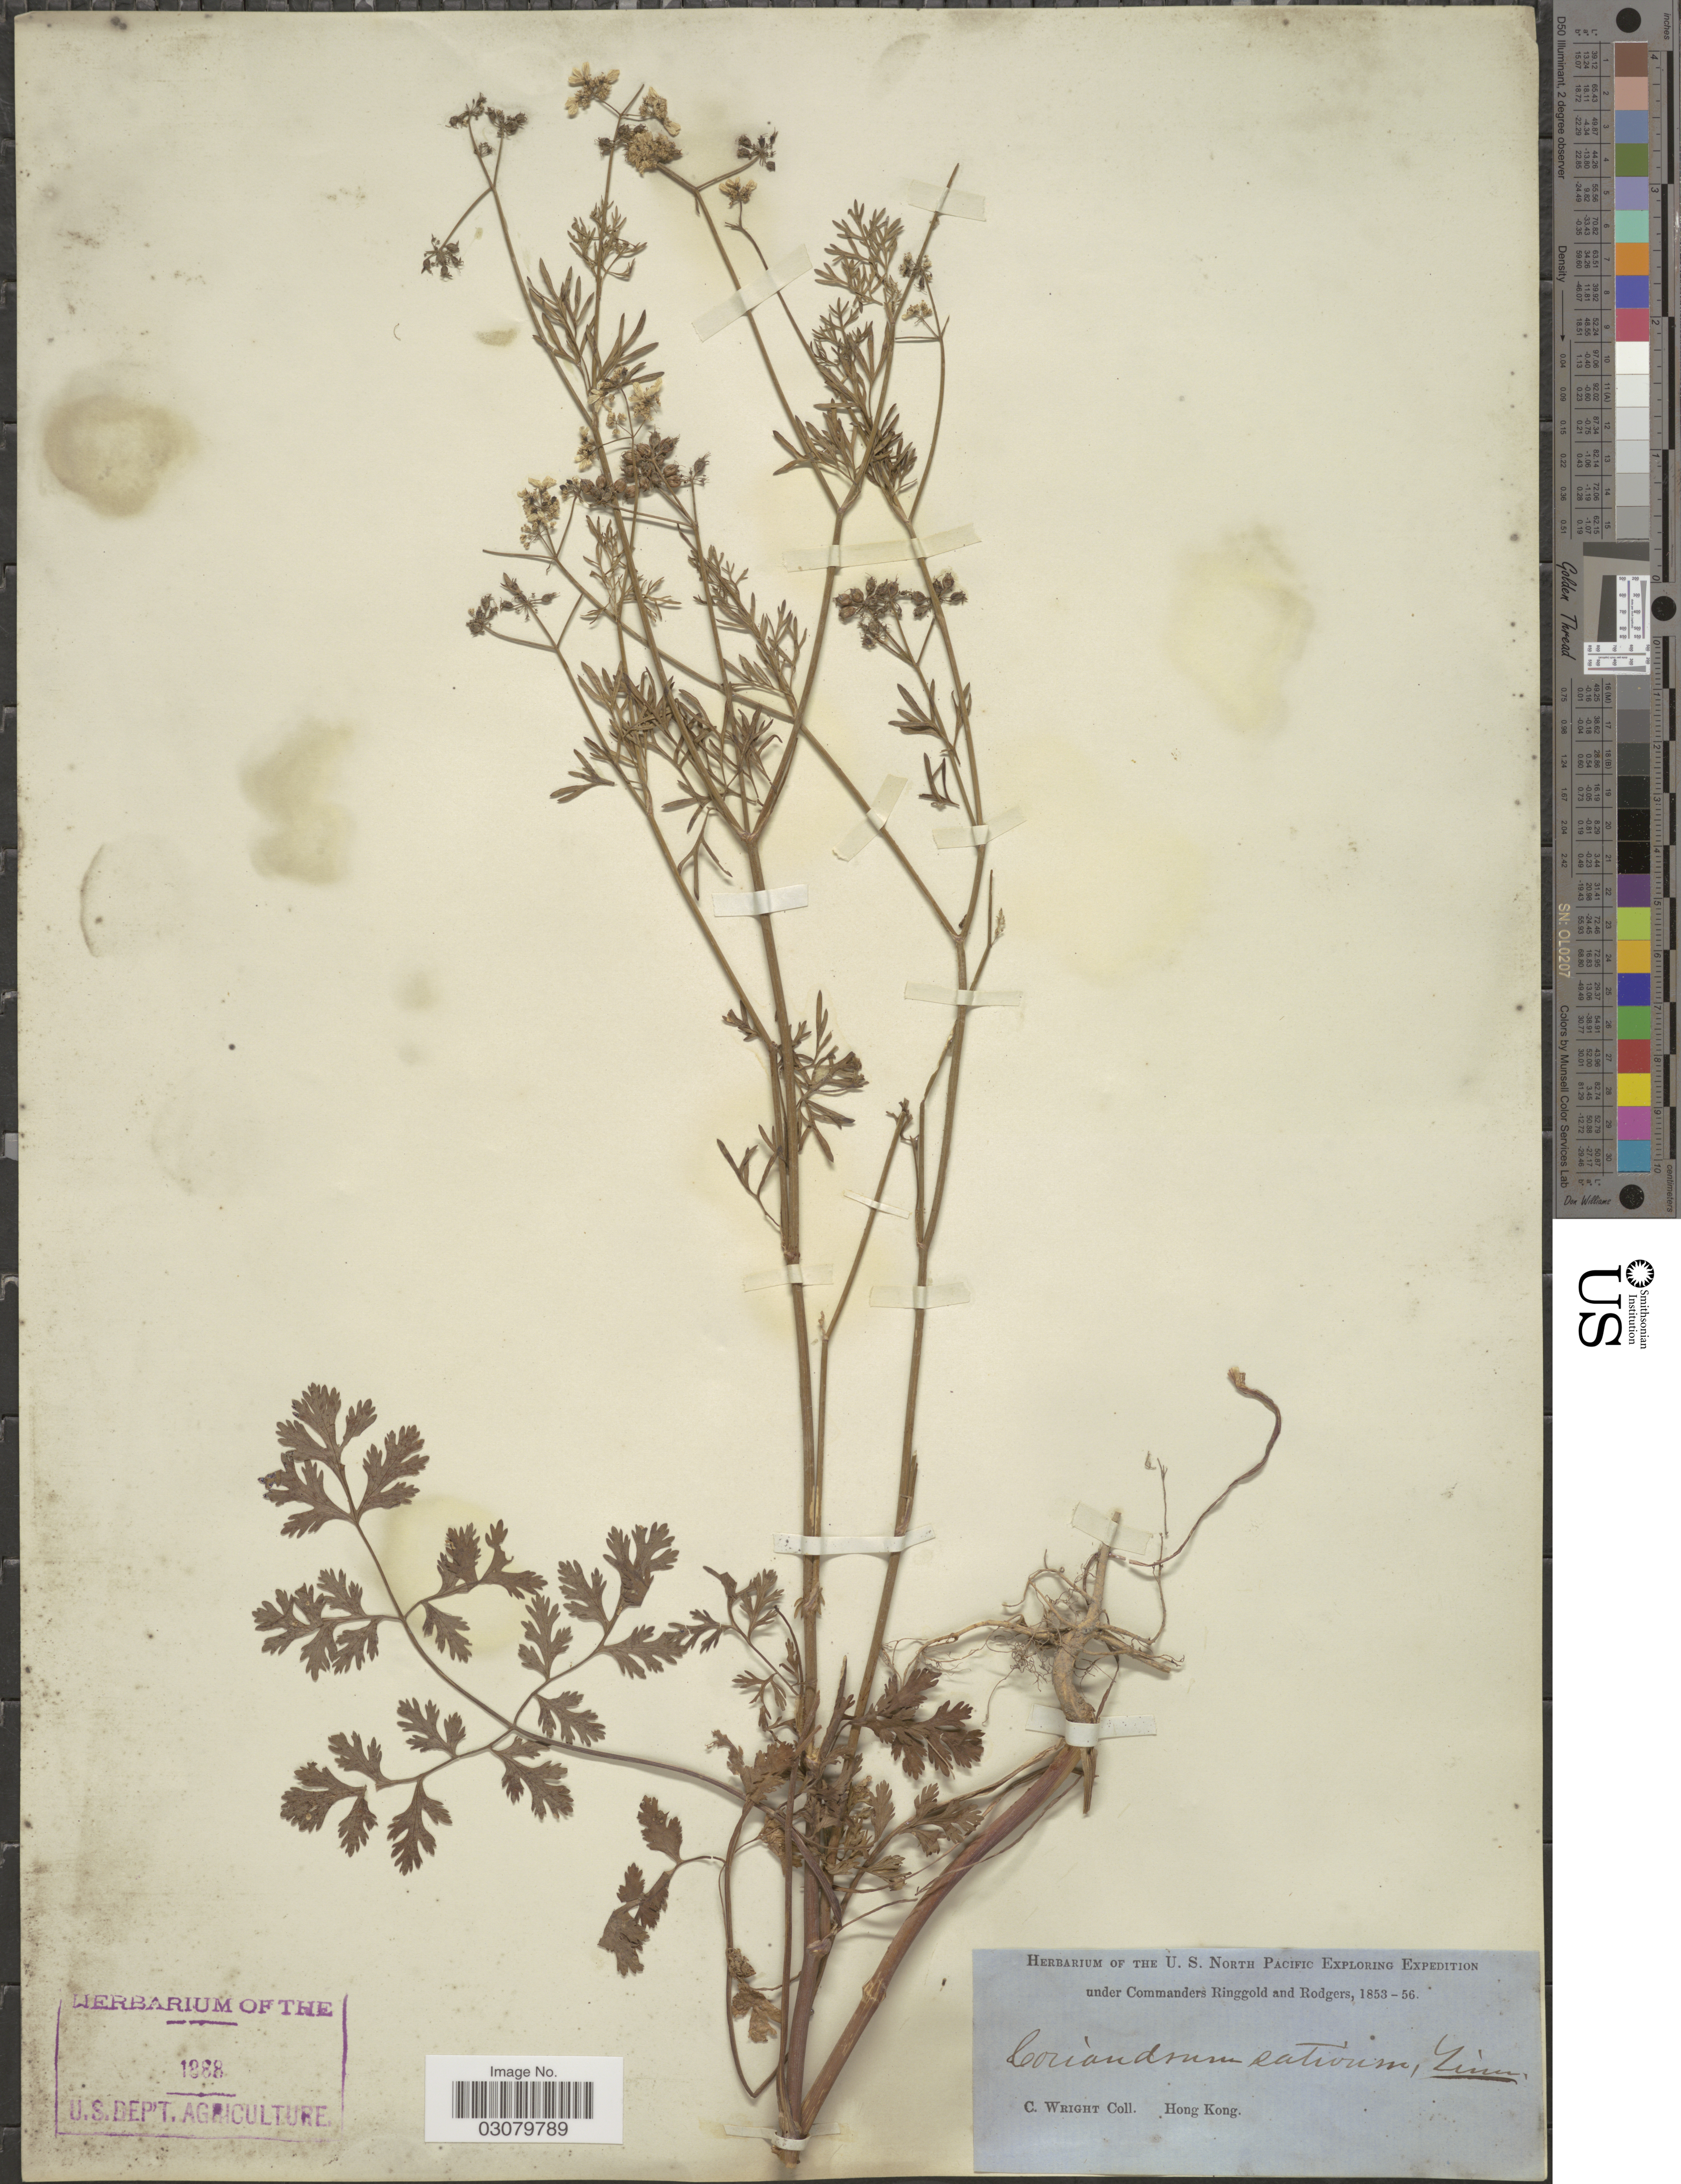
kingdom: Plantae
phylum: Tracheophyta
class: Magnoliopsida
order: Apiales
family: Apiaceae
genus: Coriandrum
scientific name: Coriandrum sativum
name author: L.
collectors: C. Wright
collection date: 1853/1856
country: China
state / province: Hong Kong